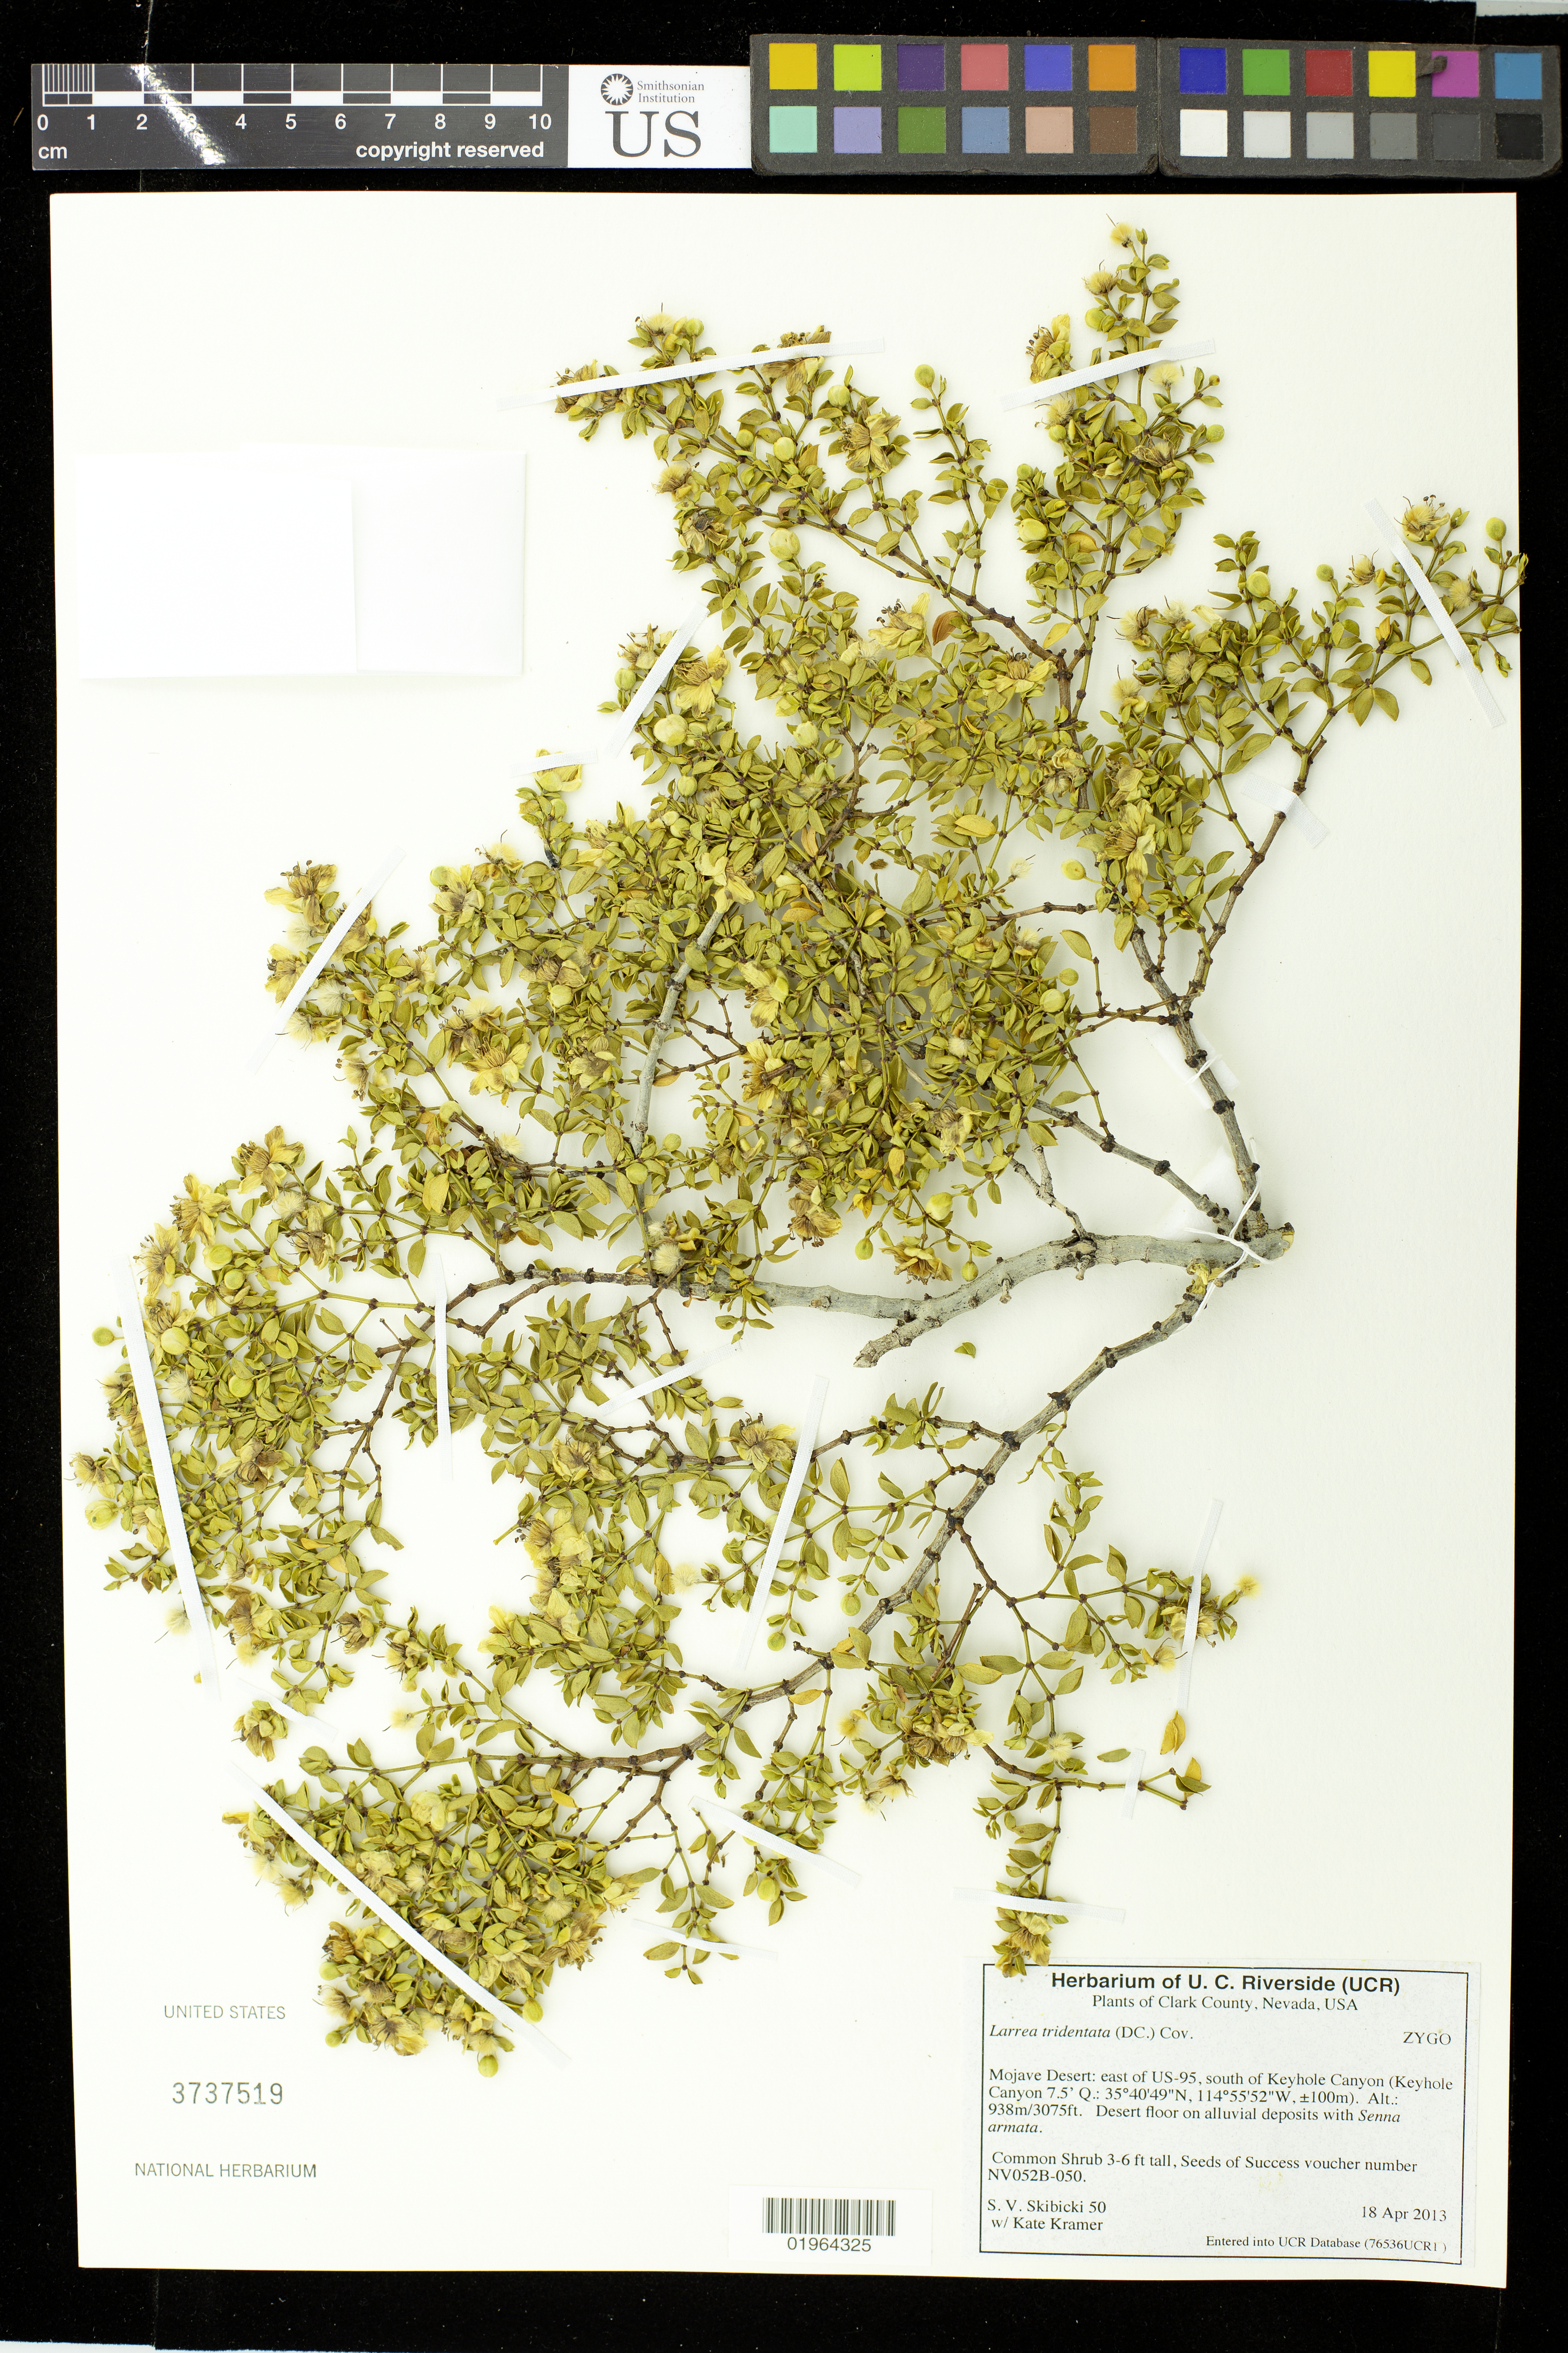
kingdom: Plantae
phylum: Tracheophyta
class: Magnoliopsida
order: Zygophyllales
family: Zygophyllaceae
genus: Larrea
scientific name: Larrea tridentata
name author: (Sessé & Moc. ex DC.) Coville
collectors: S. Skibicki & K. Kramer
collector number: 50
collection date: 2013-04-18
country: United States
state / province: Nevada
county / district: Clark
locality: Mojave Desert, south of Keyhole Canyon, east of US-95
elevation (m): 938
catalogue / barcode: US 3737519